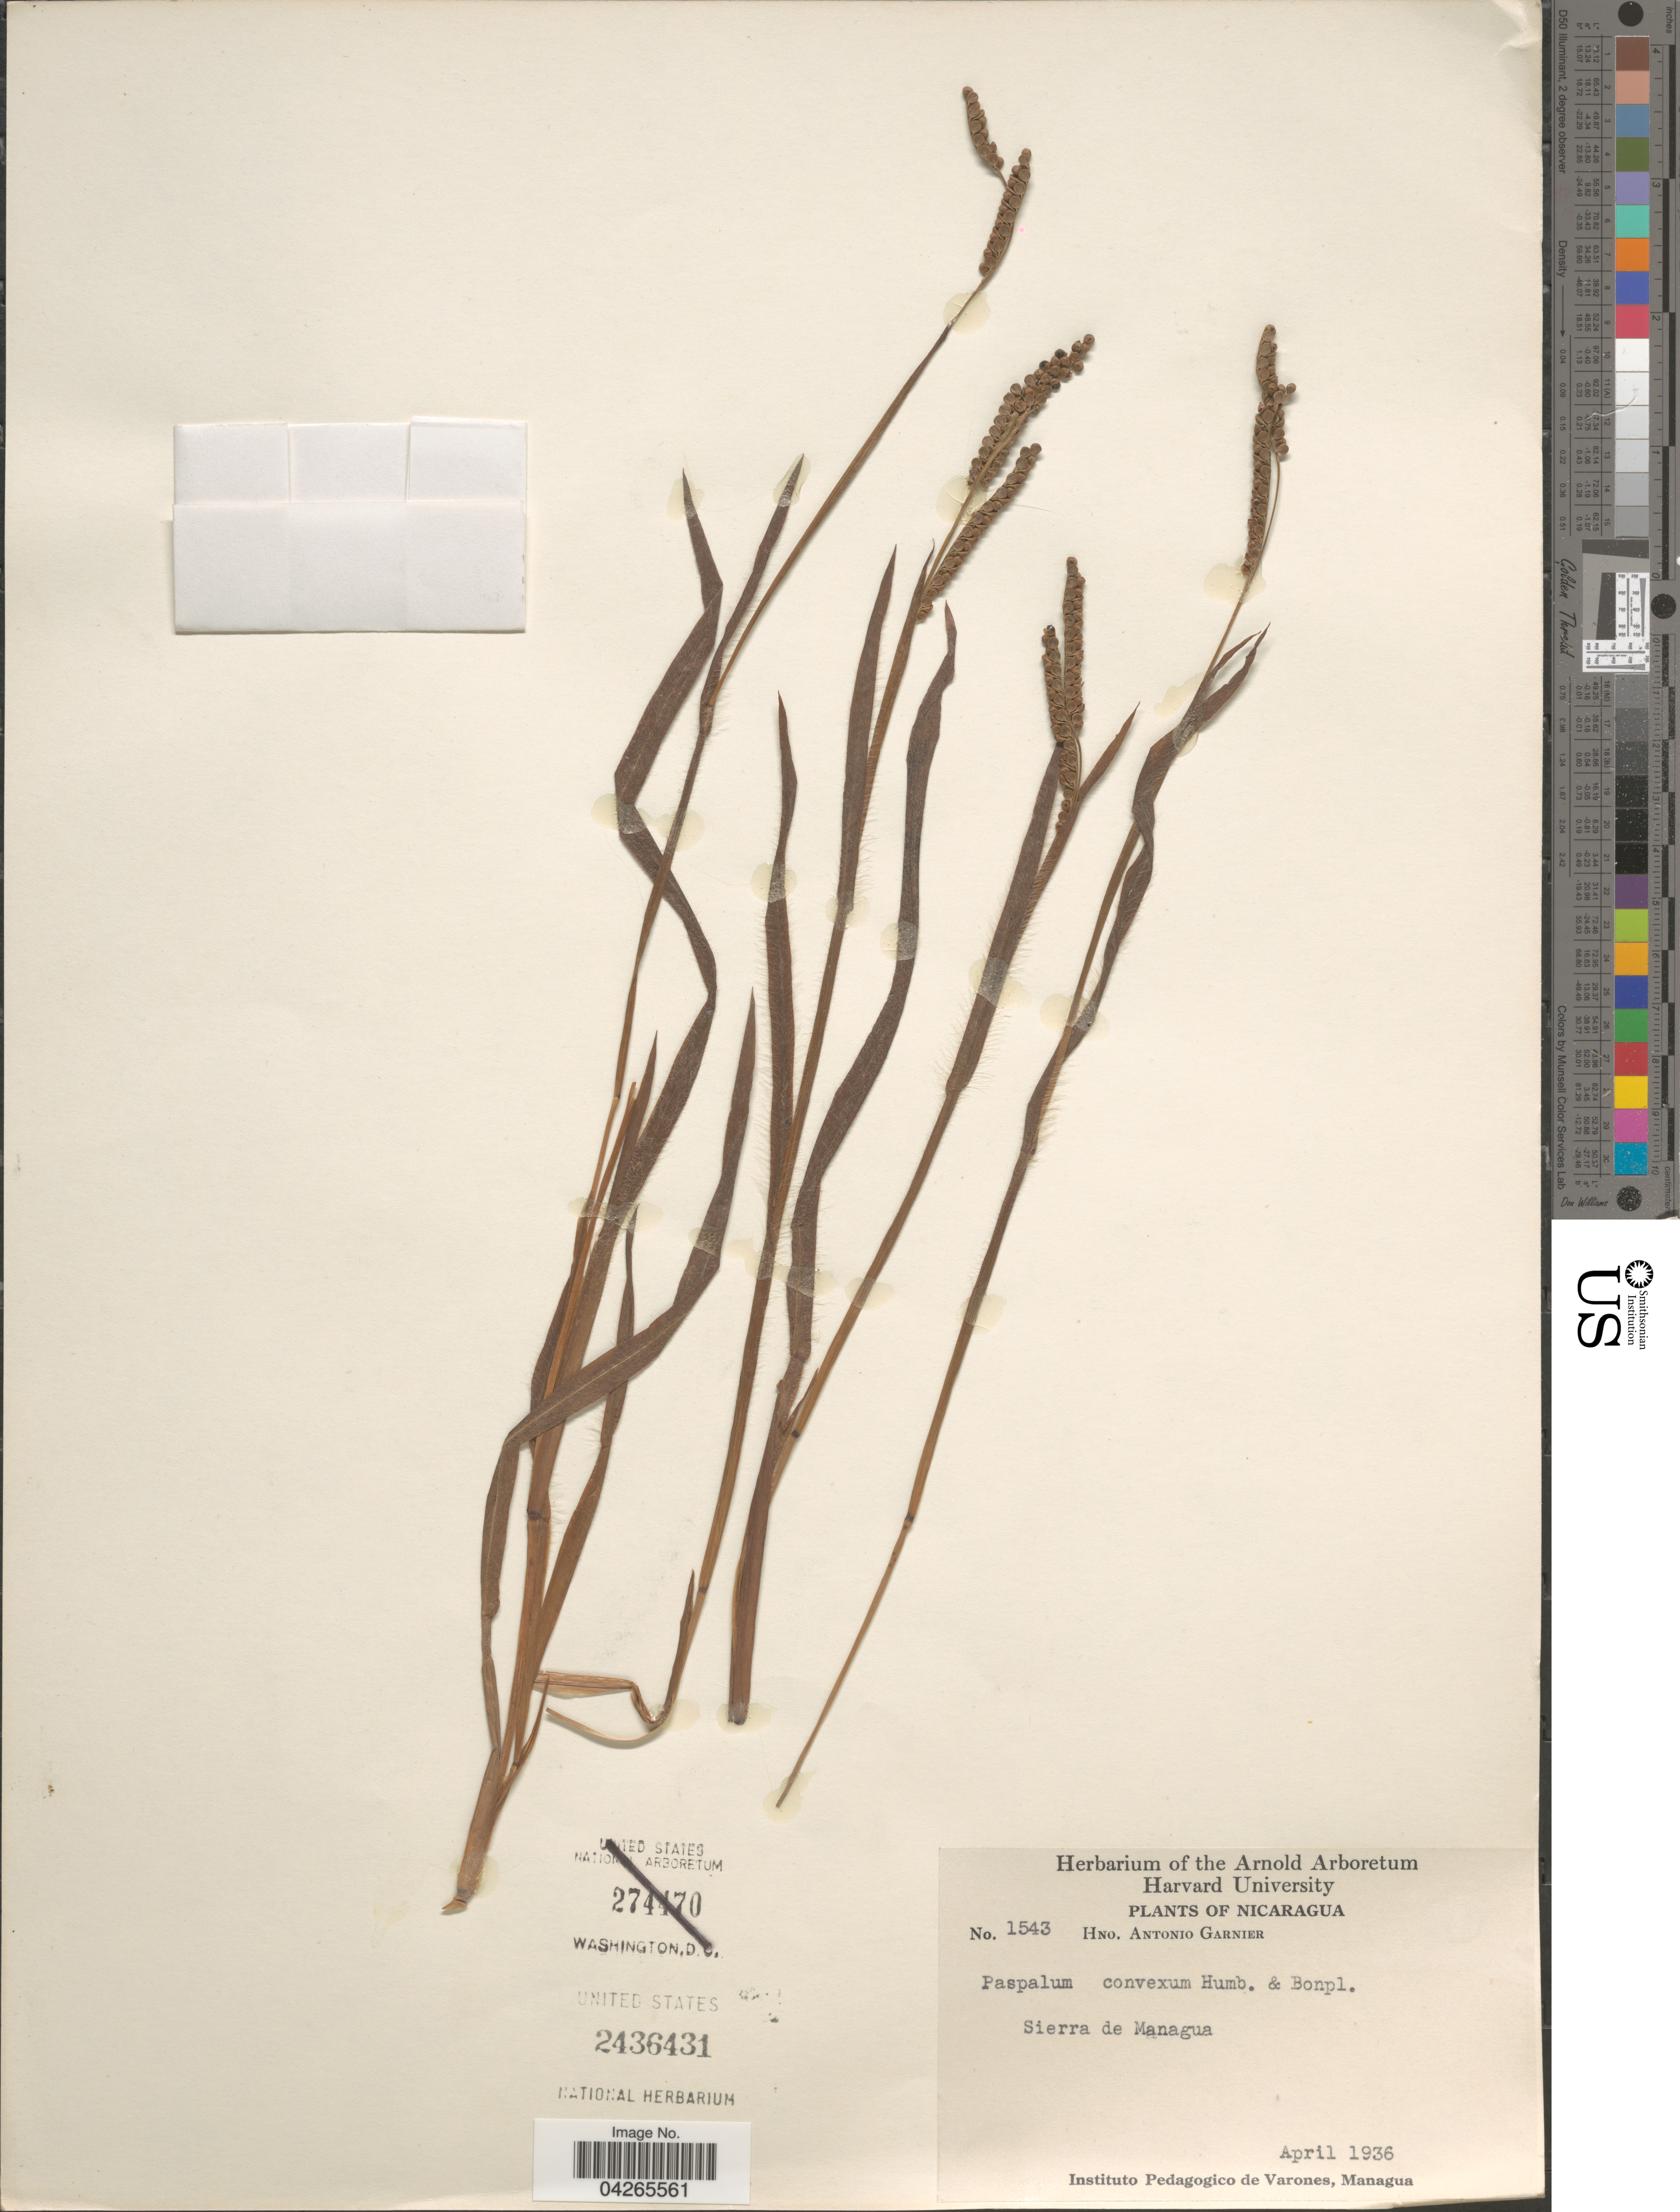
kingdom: Plantae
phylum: Tracheophyta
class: Liliopsida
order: Poales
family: Poaceae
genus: Paspalum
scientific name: Paspalum convexum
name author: Humb. & Bonpl. ex Flüggé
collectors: Bro. A. Garnier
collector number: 1543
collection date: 1936-04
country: Nicaragua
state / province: Managua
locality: Sierra de Managua.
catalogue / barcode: US 2436431